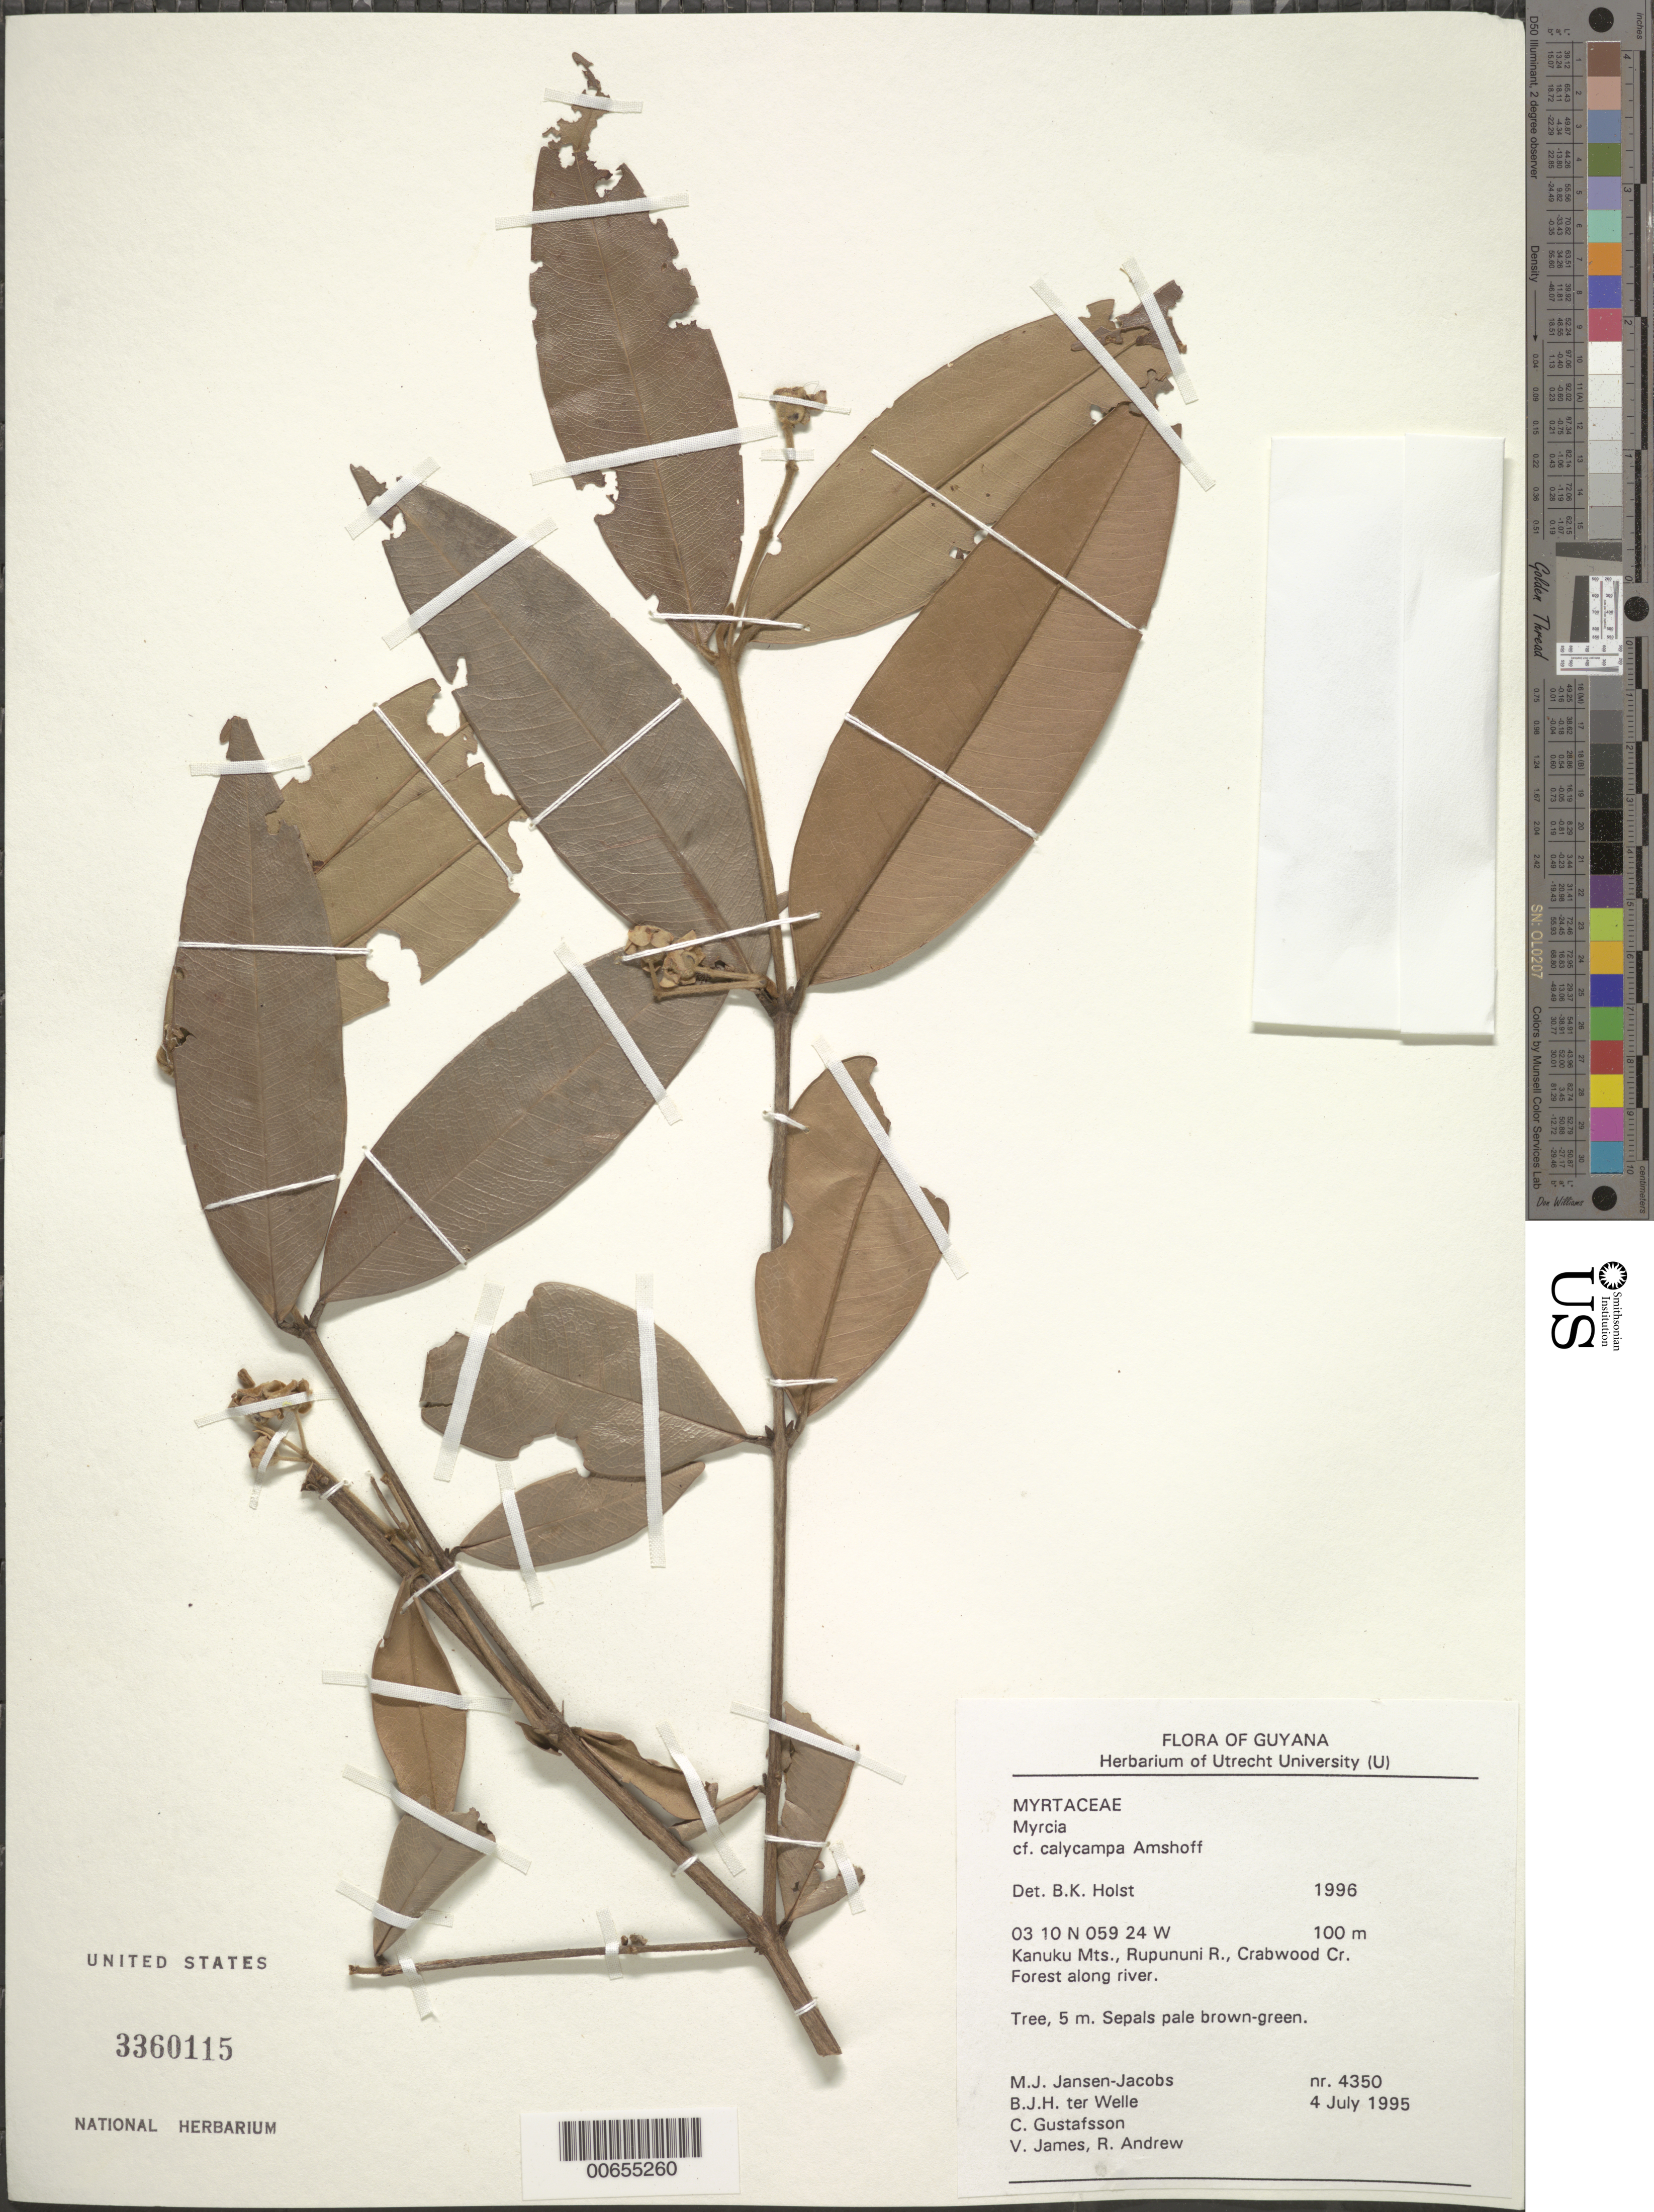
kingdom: Plantae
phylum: Tracheophyta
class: Magnoliopsida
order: Myrtales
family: Myrtaceae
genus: Myrcia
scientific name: Myrcia calycampa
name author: Amshoff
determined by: Holst, Bruce K.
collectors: M. J. Jansen-Jacobs, B. Welle, C. G. Gustafsson, V. James & R. Andrew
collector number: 4350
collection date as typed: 4-Jul-95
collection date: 1995-07-04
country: Guyana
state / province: U. Takutu-U. Essequibo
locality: Crabwood Creek, Rupununi River, Kanuku Mts.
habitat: Forest along river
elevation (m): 100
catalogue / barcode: US 3360115